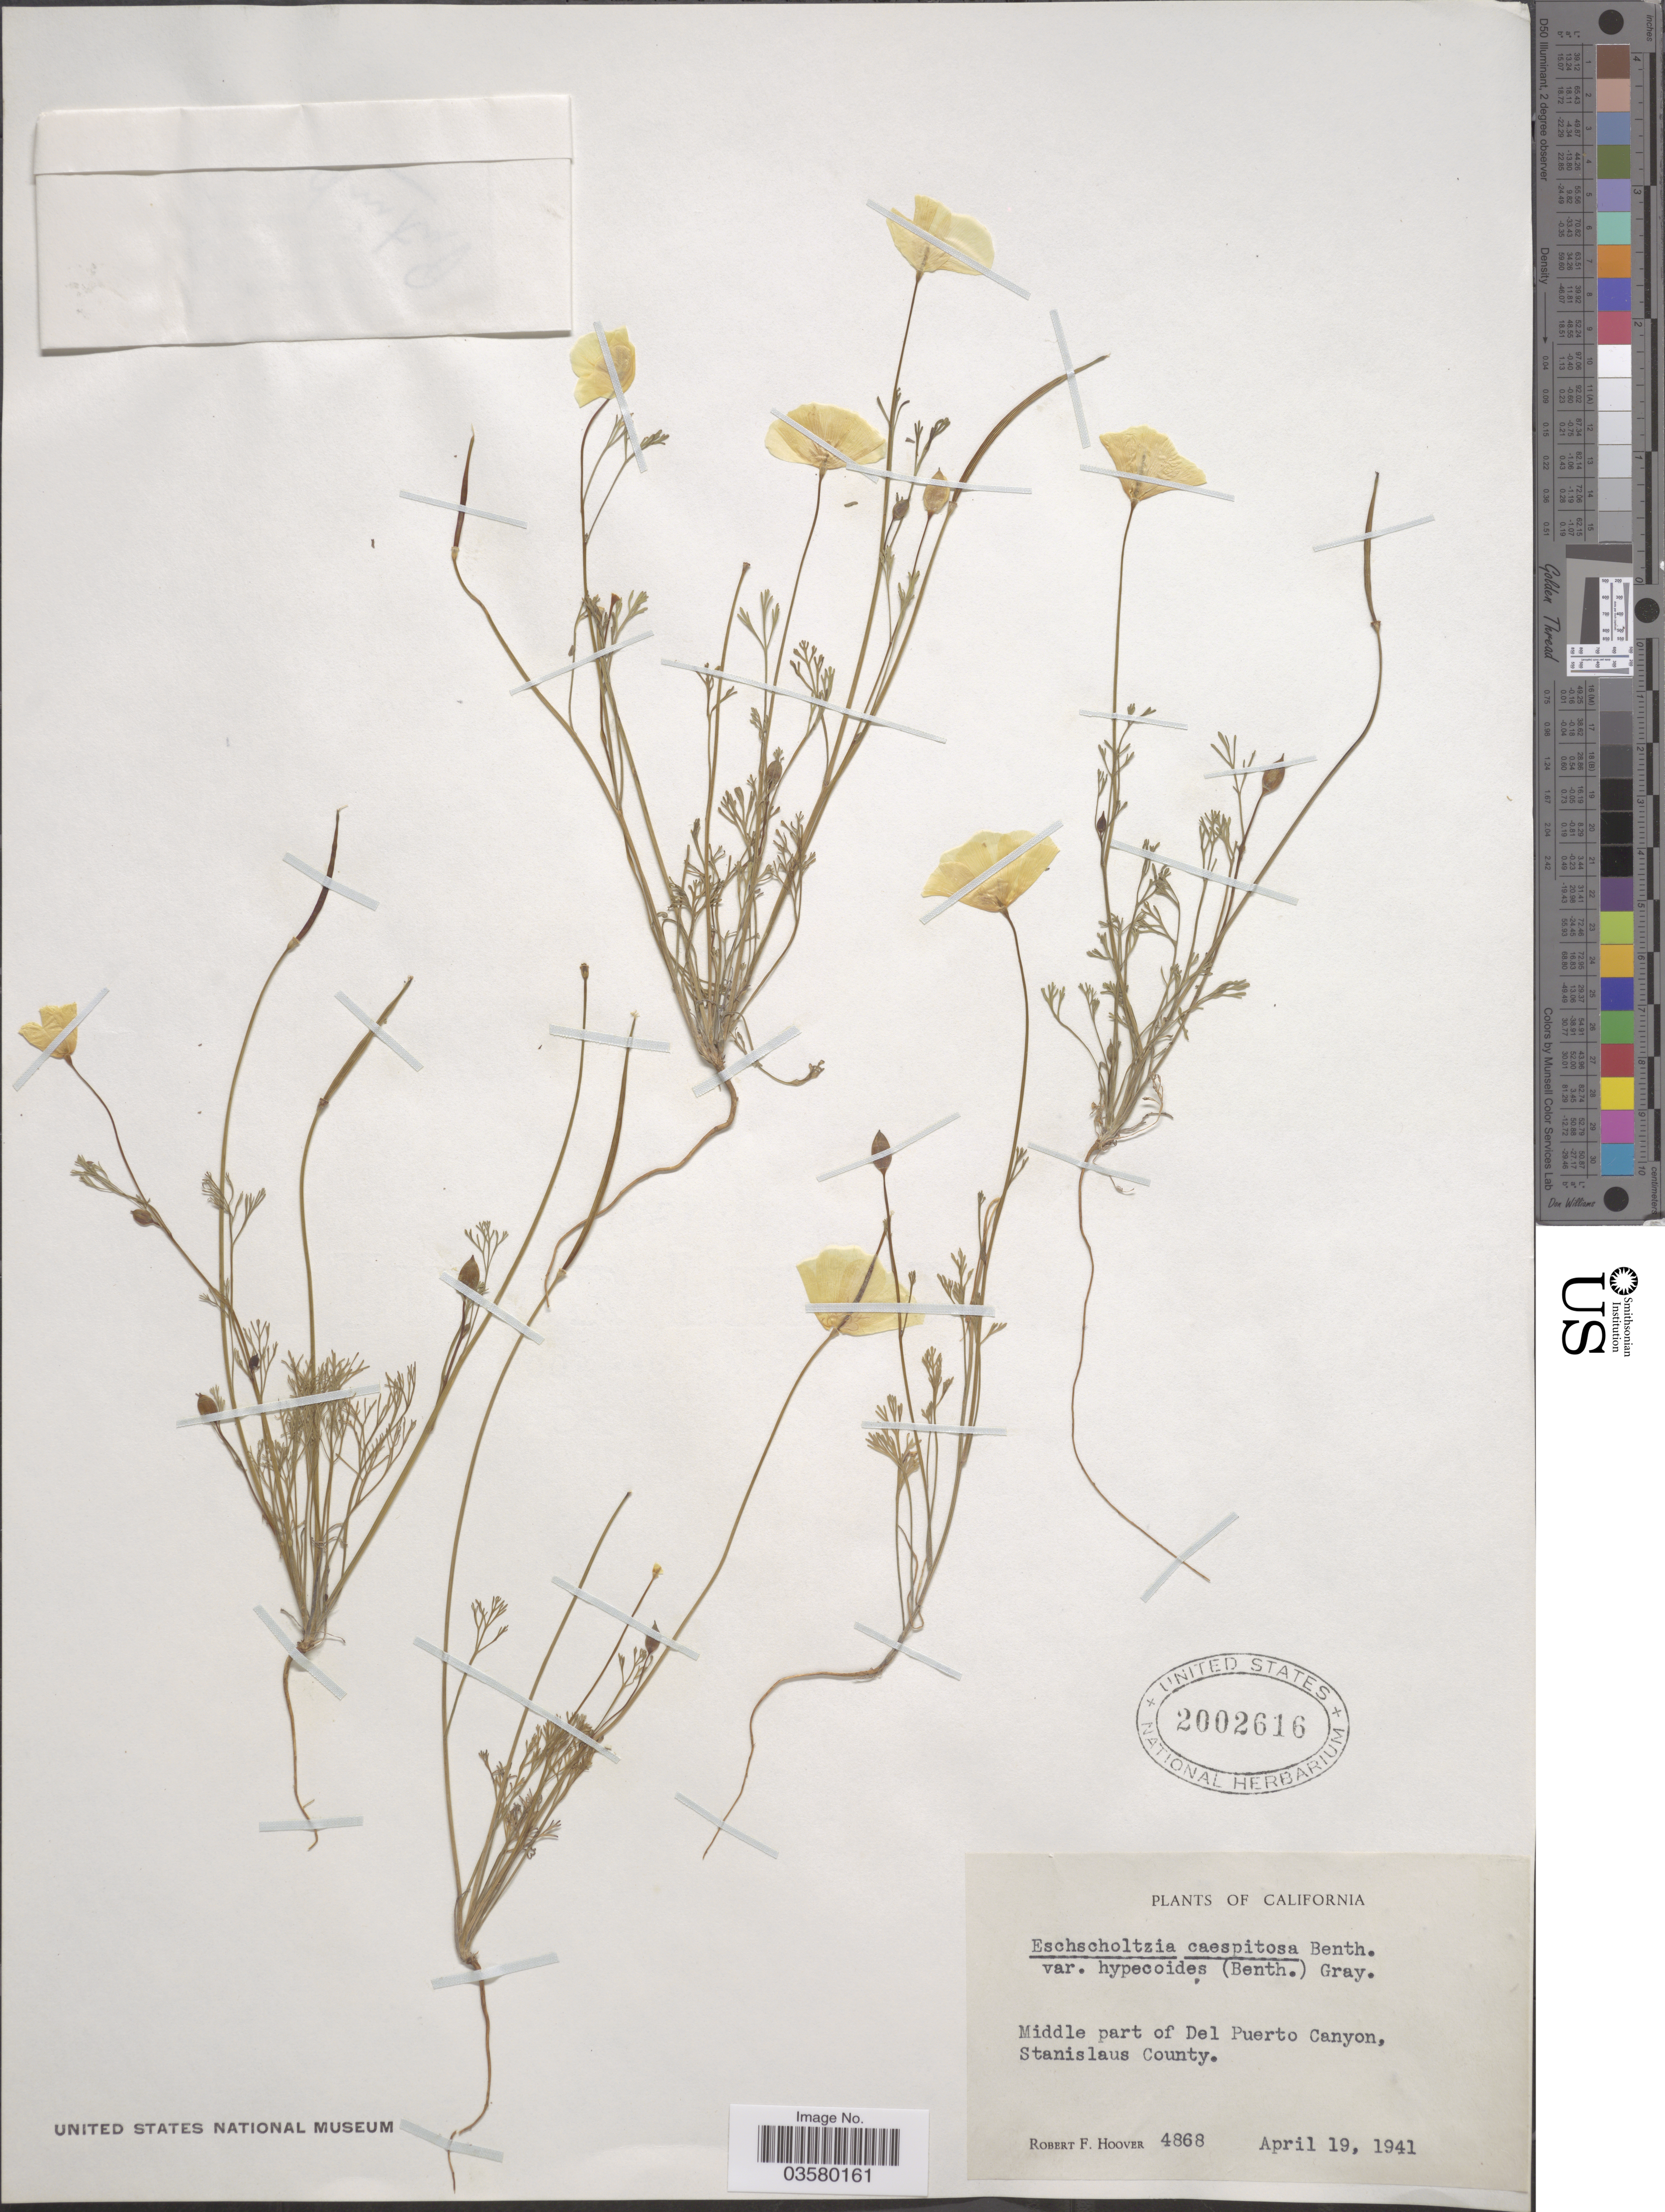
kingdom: Plantae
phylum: Tracheophyta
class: Magnoliopsida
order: Ranunculales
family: Papaveraceae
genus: Eschscholzia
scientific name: Eschscholzia caespitosa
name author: Benth.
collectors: R. F. Hoover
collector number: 4868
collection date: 1941-04-19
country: United States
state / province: California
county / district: Stanislaus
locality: Middle part of Del Puerto Canyon, Stanislaus County.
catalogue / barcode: US 2002616